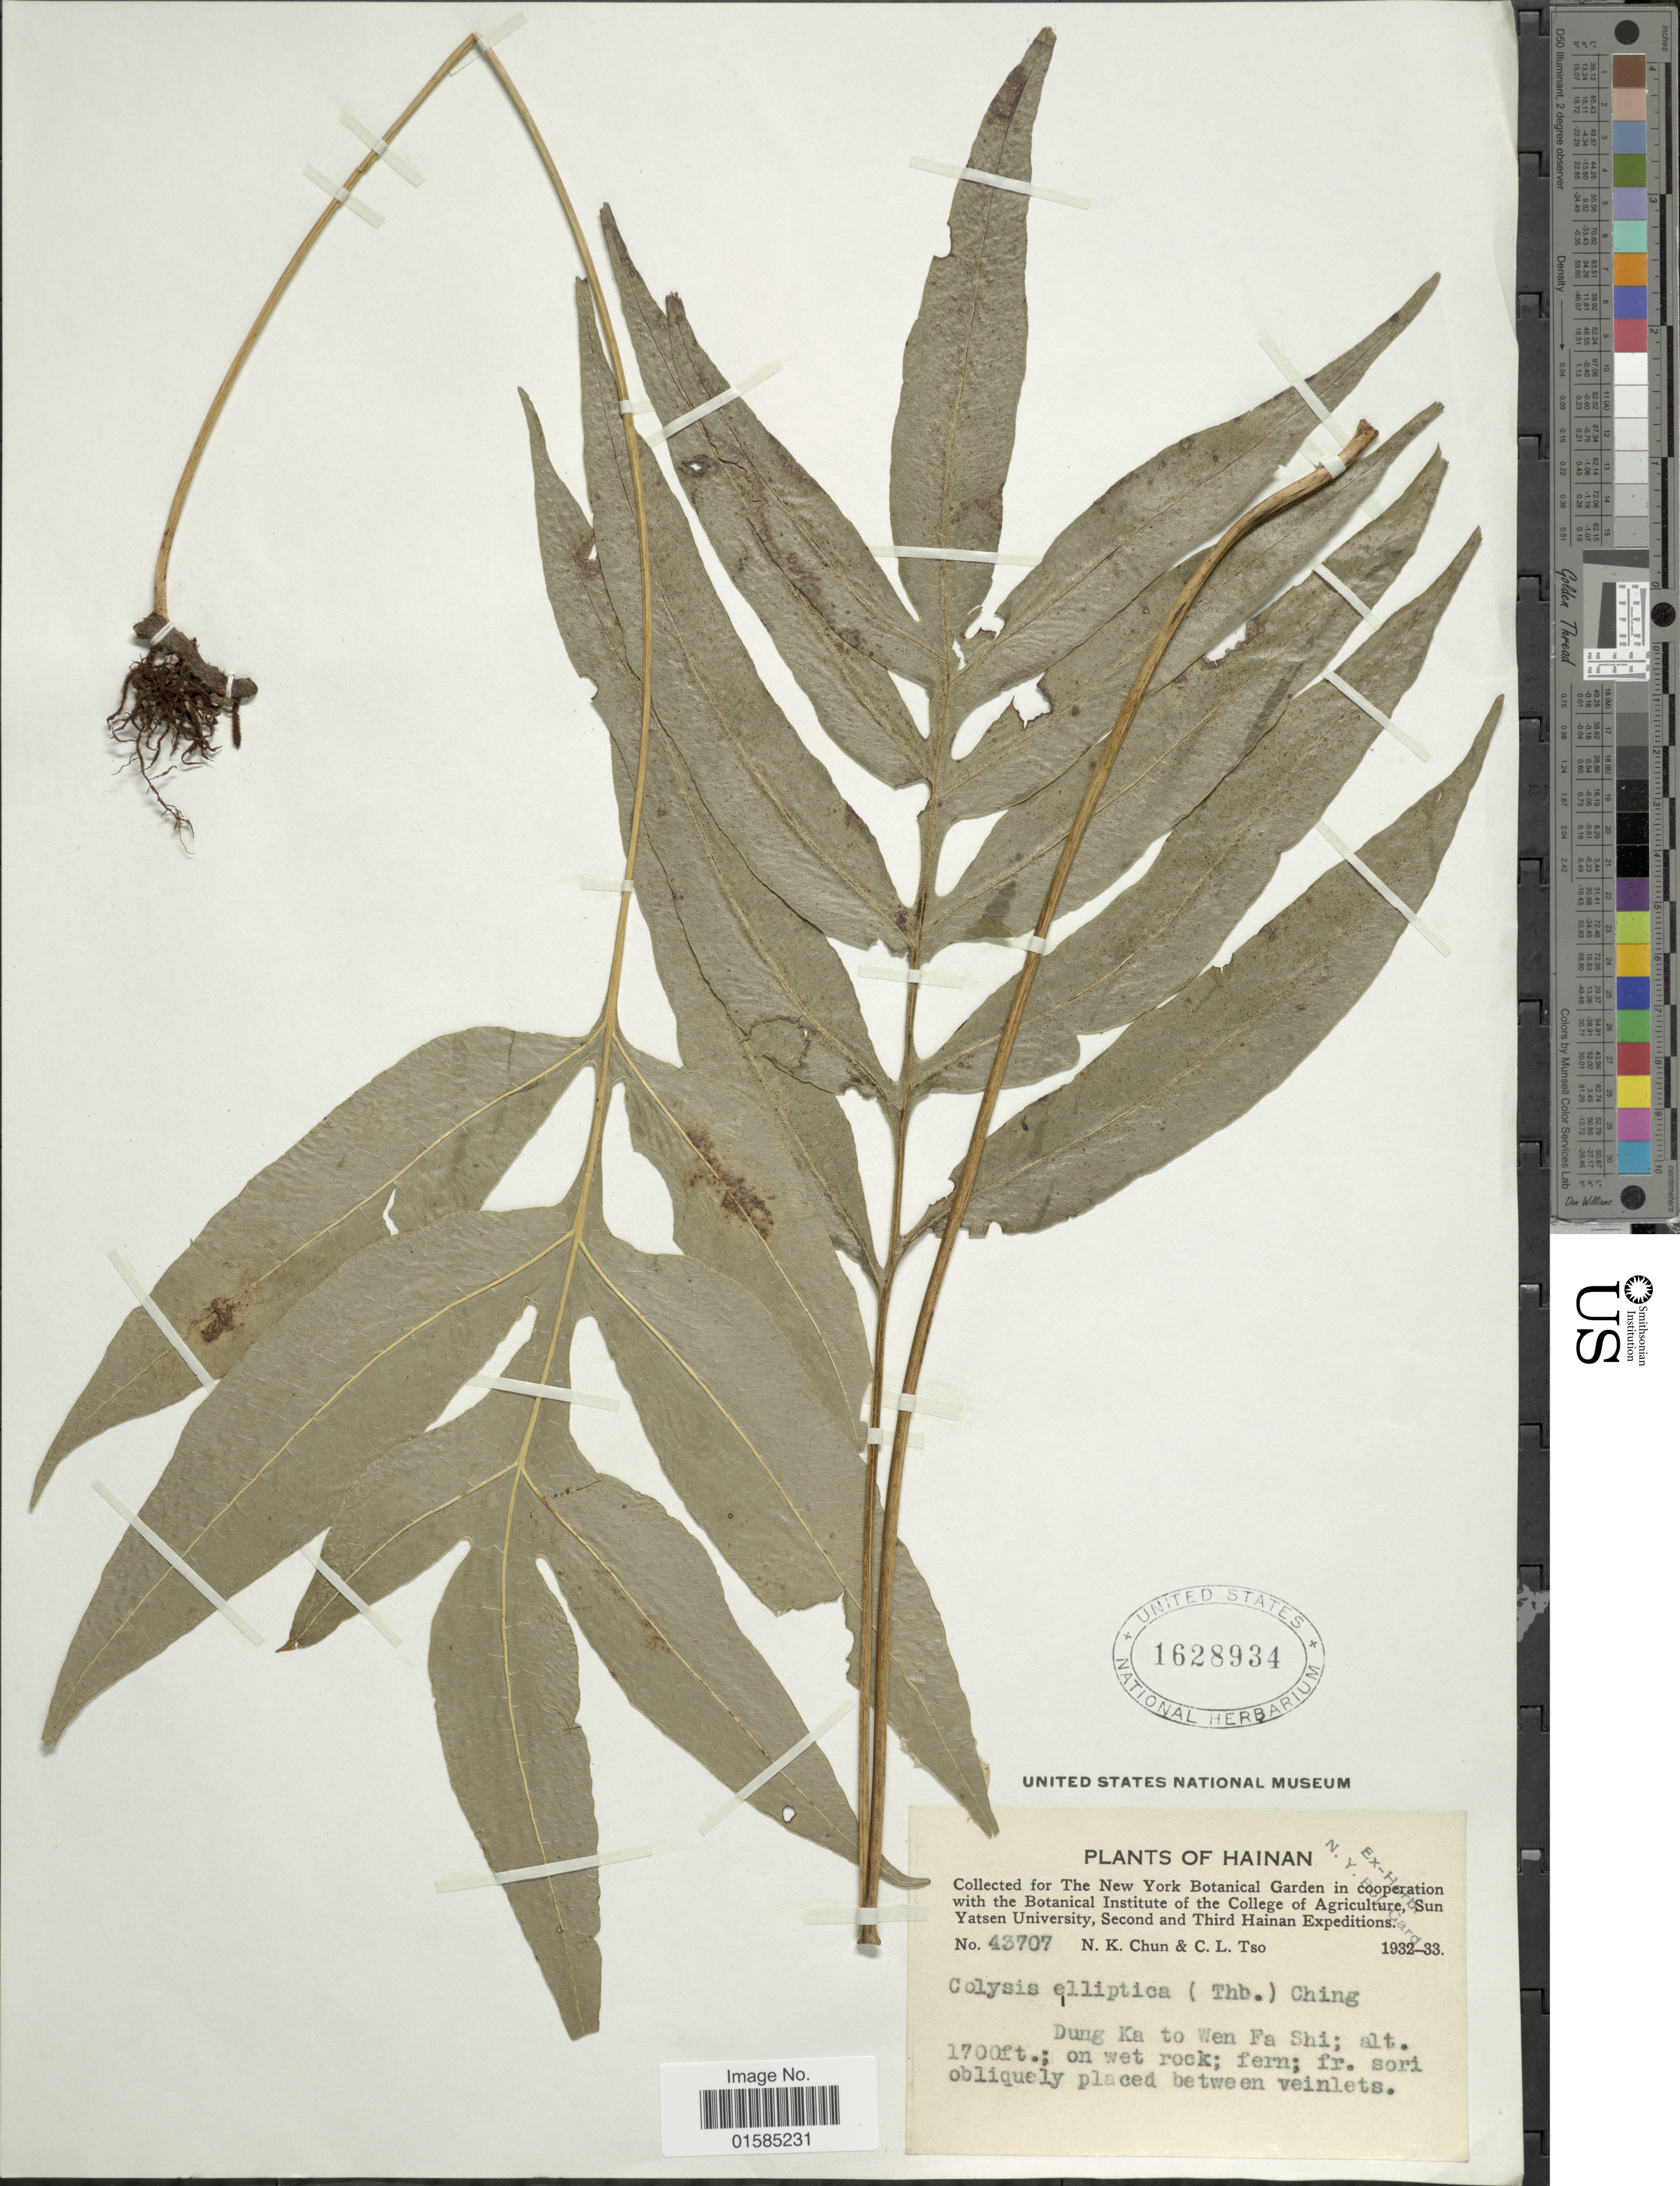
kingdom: Plantae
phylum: Tracheophyta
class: Polypodiopsida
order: Polypodiales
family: Polypodiaceae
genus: Leptochilus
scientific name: Leptochilus ellipticus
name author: (Thunb.) Noot.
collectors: N. K. Chun & C. Tso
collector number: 43707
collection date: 1932/1933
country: China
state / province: Hainan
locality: Hainan, Dung Ka to Wen Fa Shi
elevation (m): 518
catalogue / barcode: US 1628934